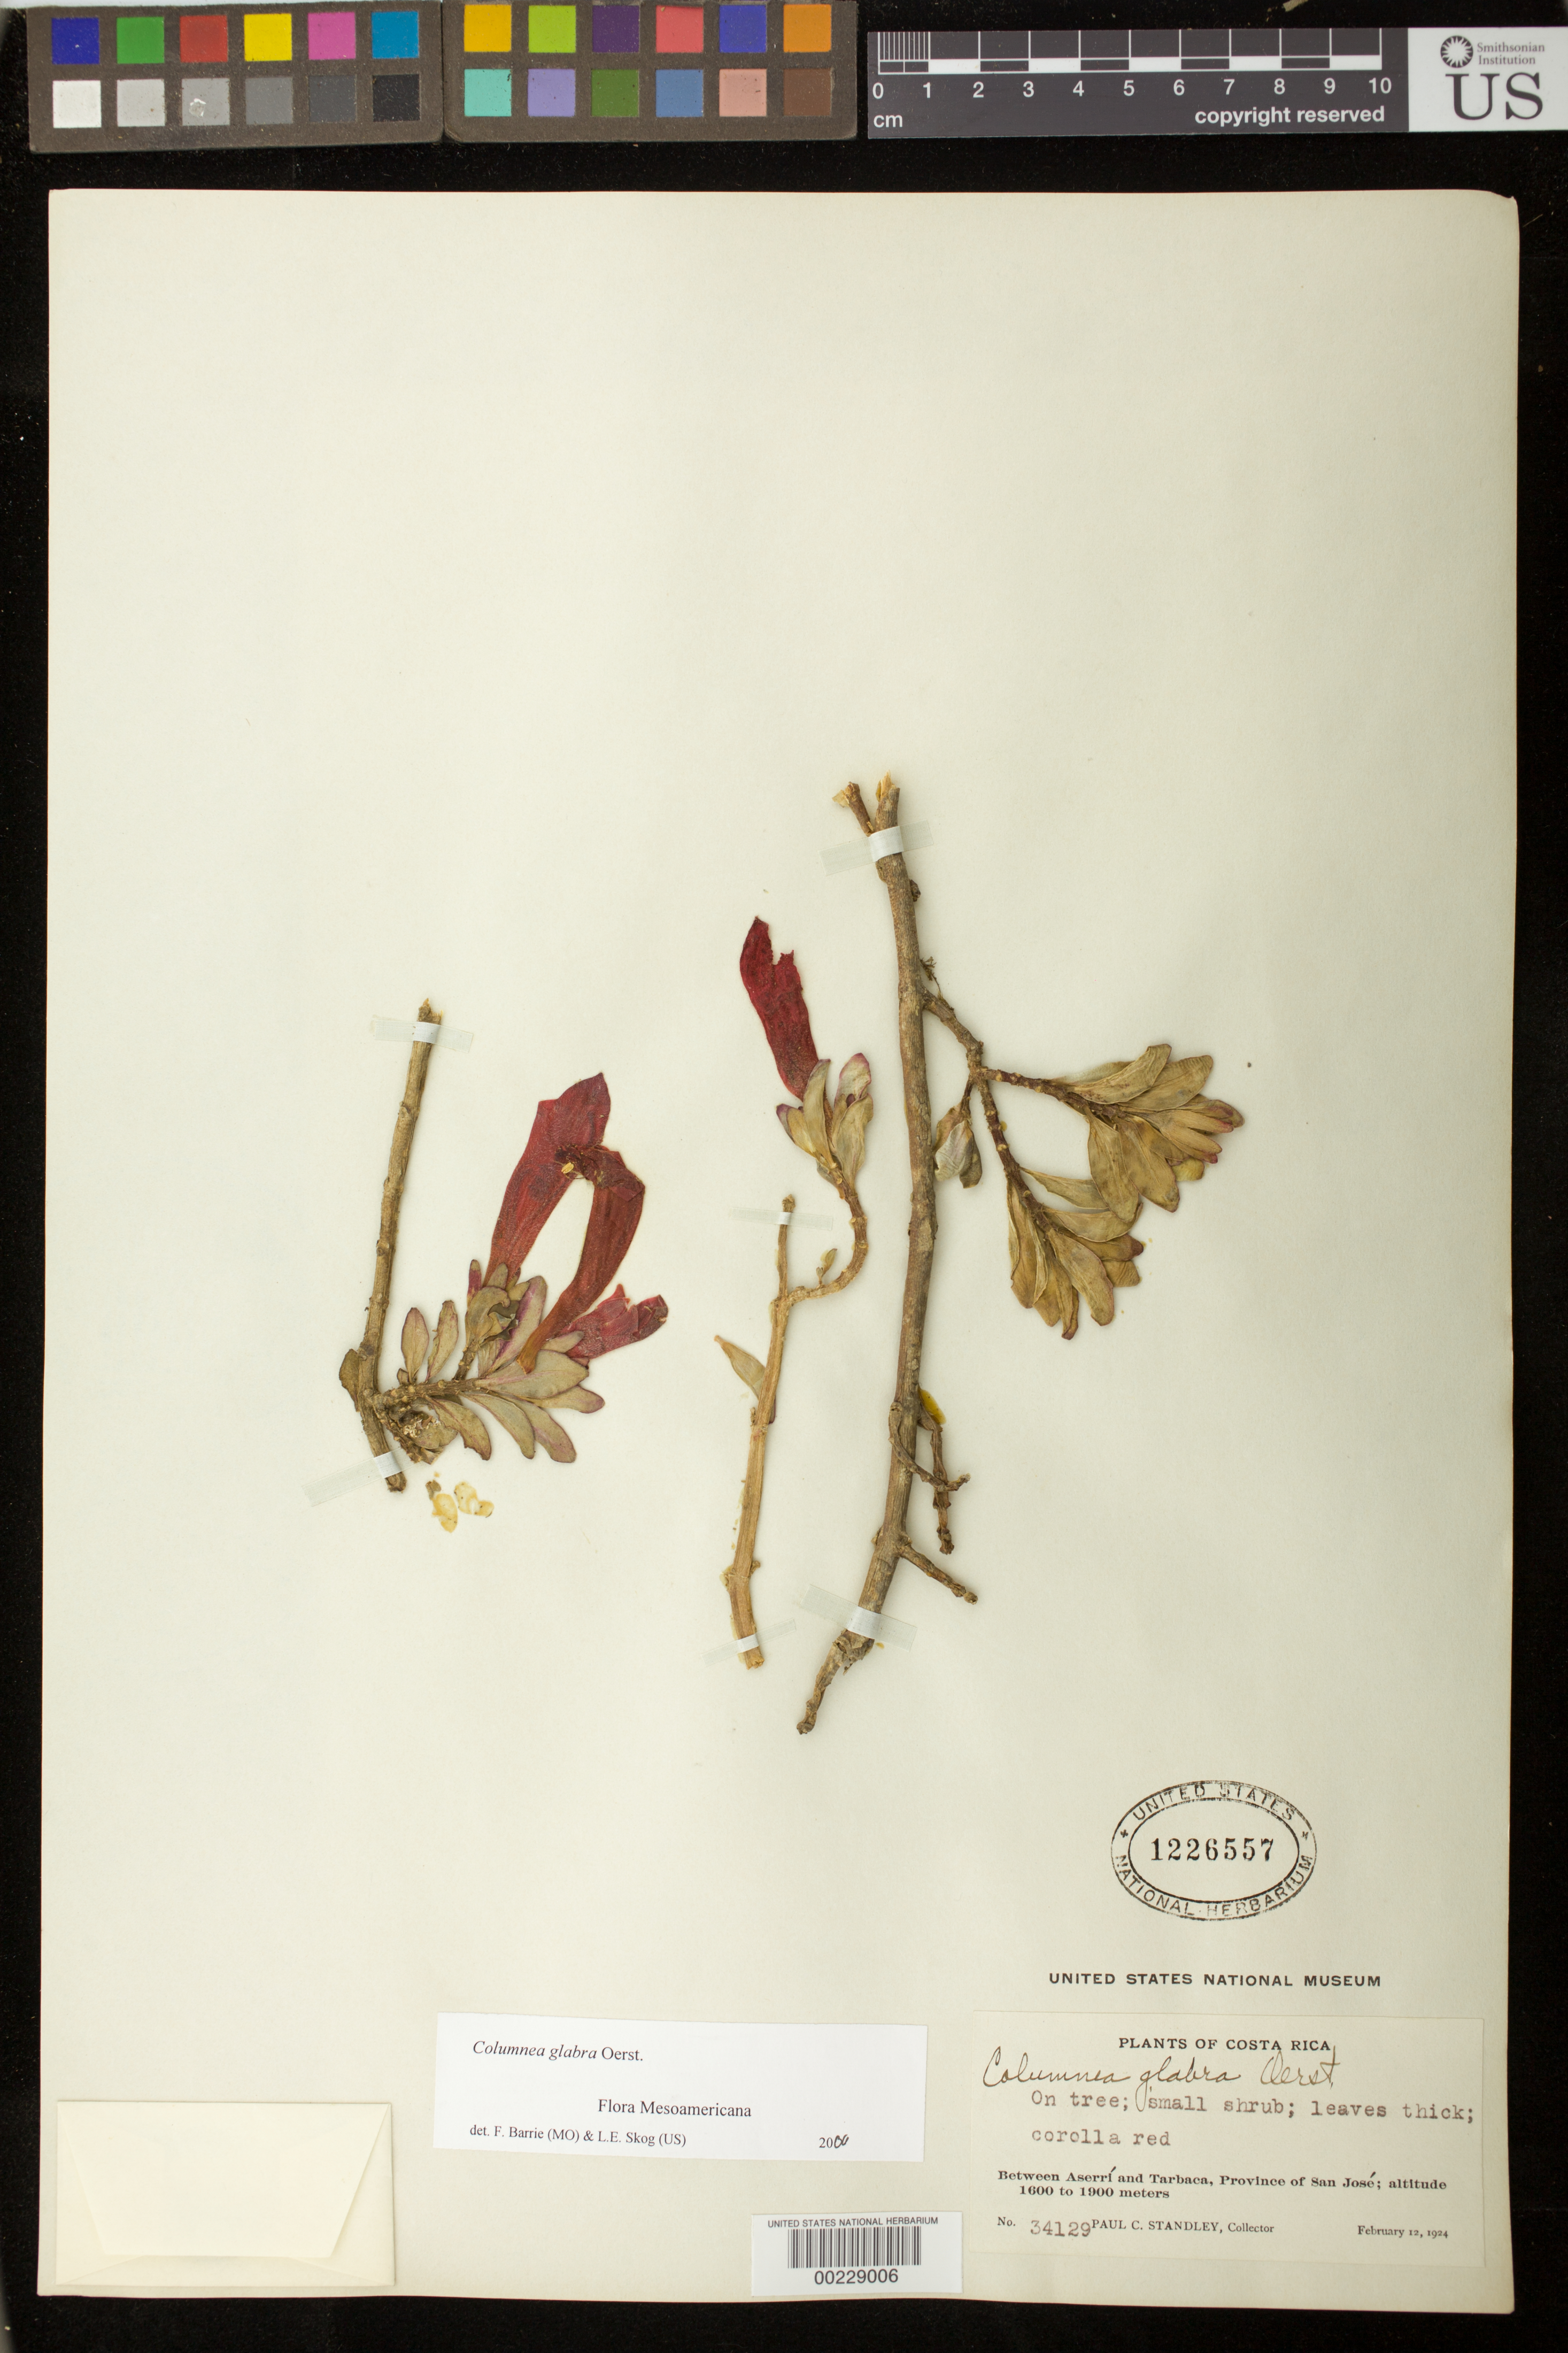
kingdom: Plantae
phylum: Tracheophyta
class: Magnoliopsida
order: Lamiales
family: Gesneriaceae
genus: Columnea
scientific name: Columnea glabra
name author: Oerst.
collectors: P. C. Standley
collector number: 34129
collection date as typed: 12 Feb 1924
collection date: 1924-02-12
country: Costa Rica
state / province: San José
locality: Between Aserri and Tarbaca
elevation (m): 1600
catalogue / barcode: US 1226557